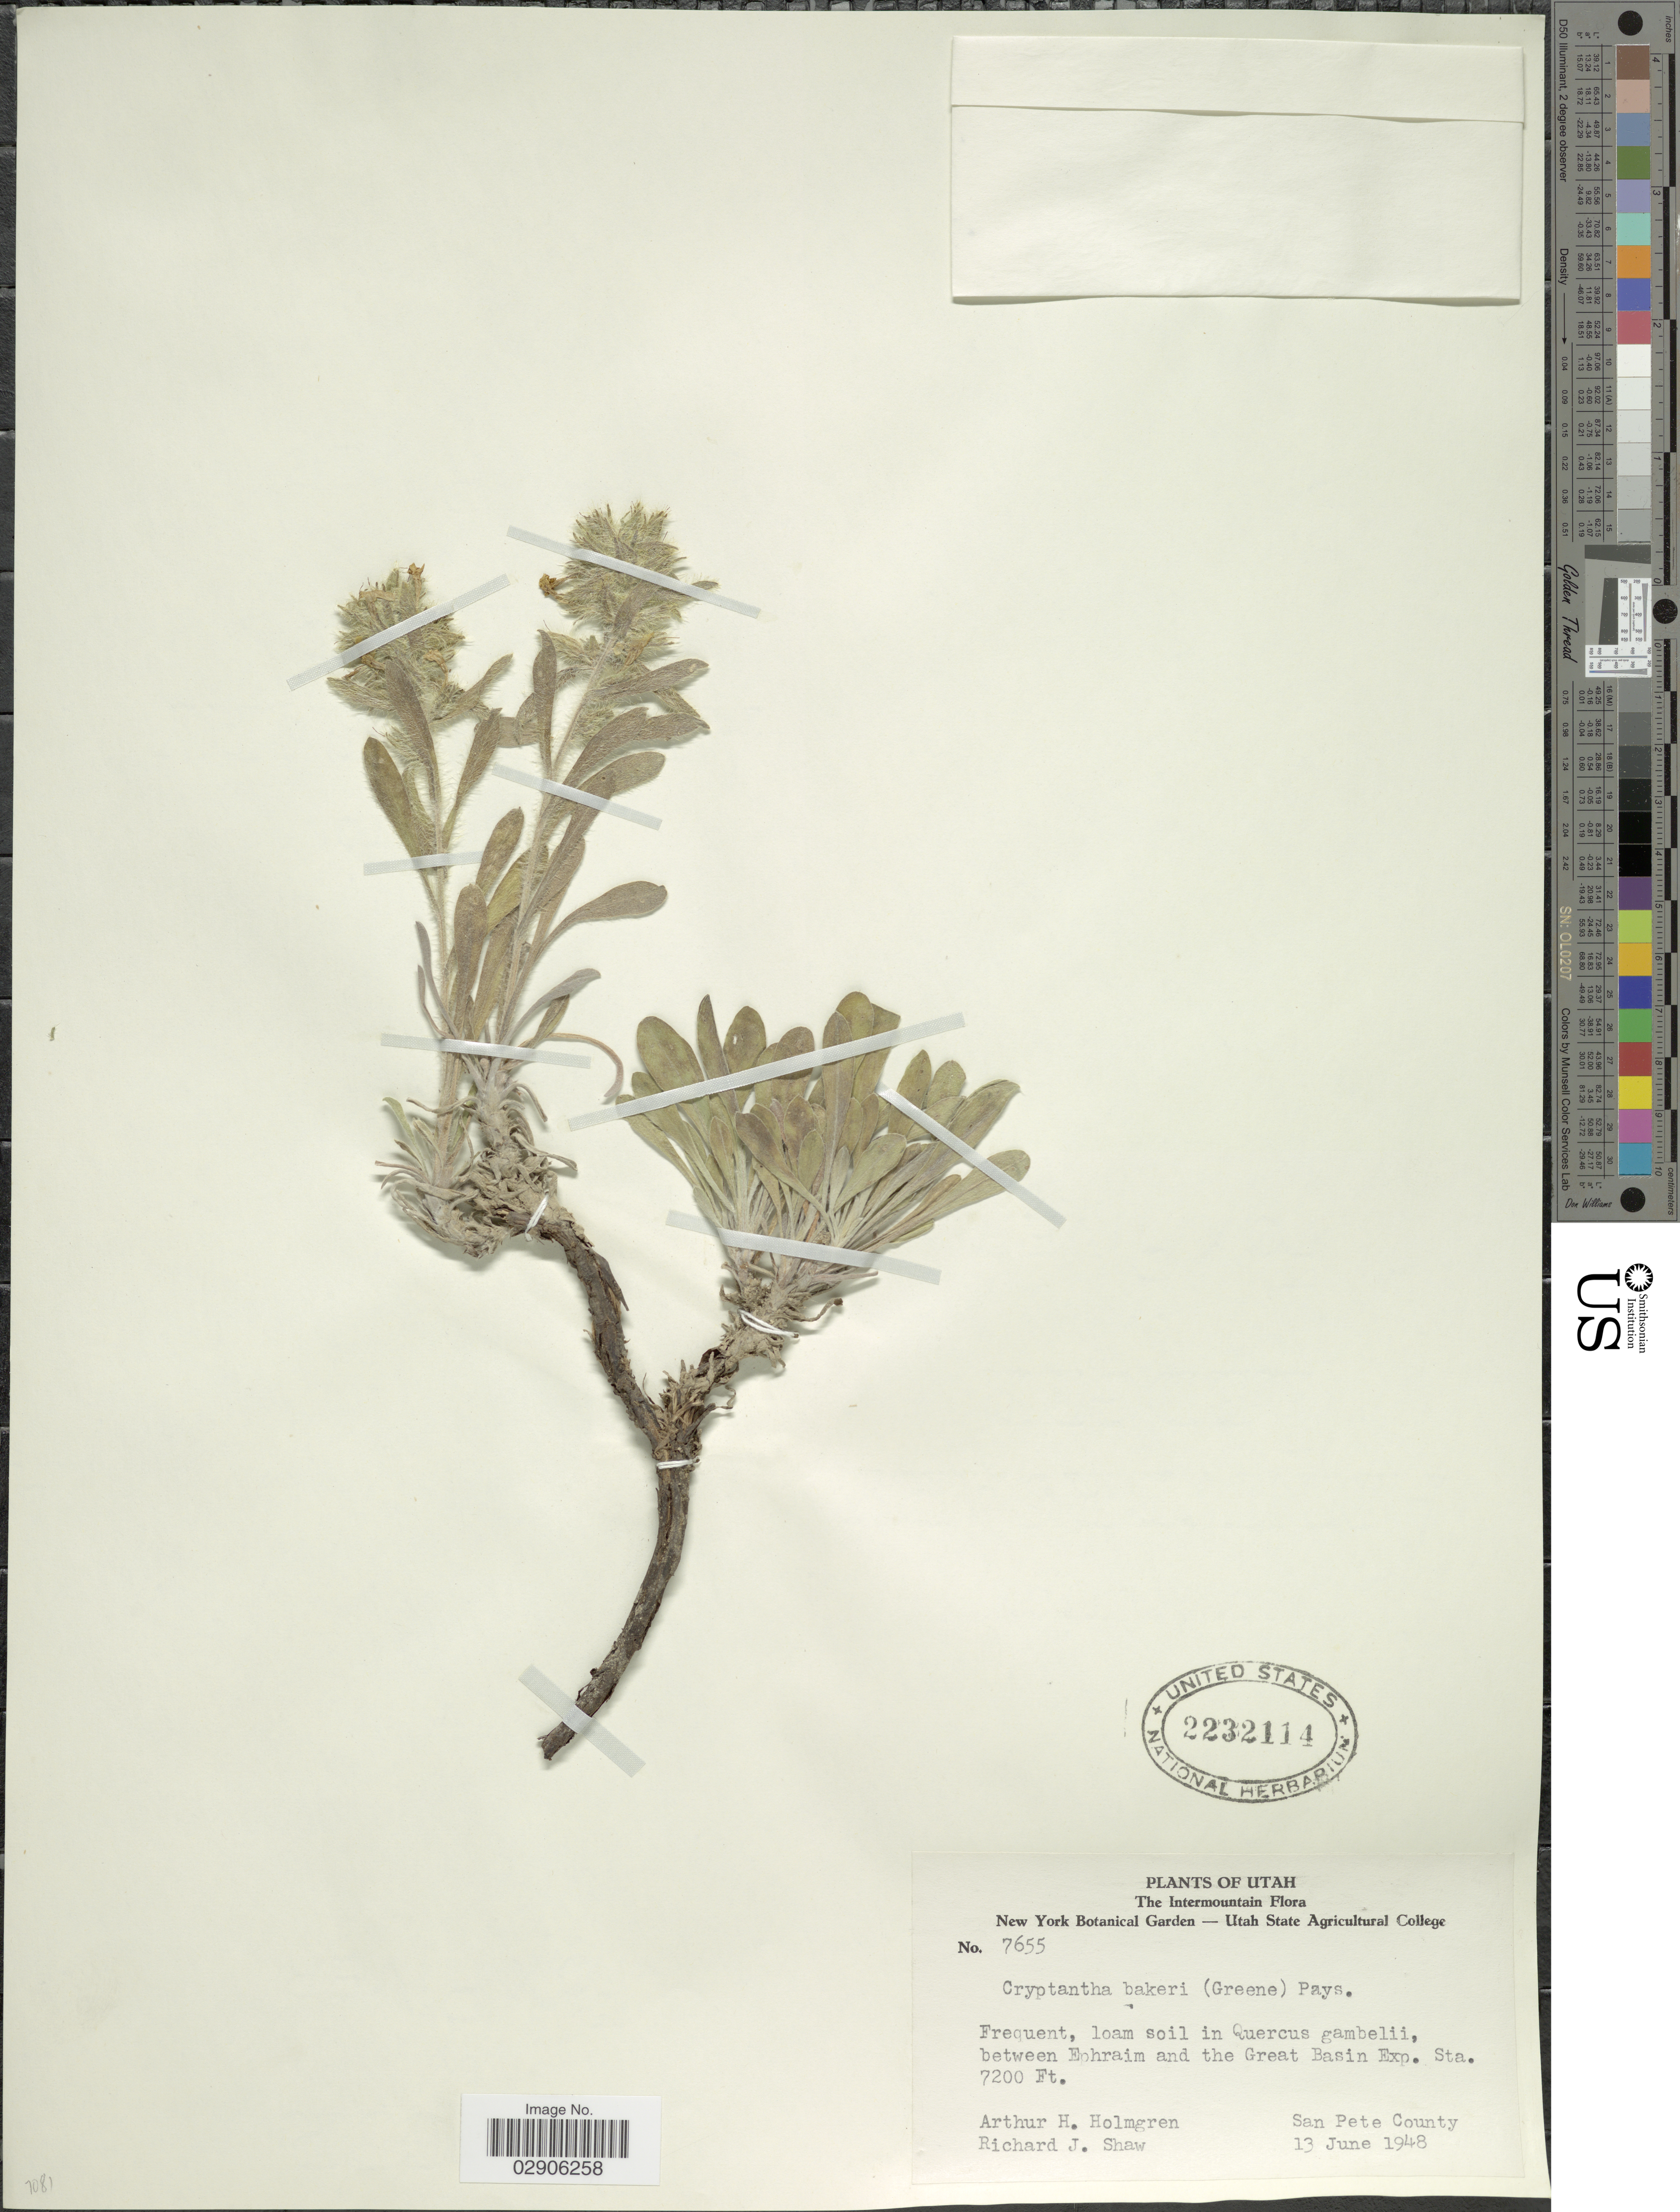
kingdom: Plantae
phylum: Tracheophyta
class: Magnoliopsida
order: Boraginales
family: Boraginaceae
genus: Cryptantha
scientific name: Cryptantha bakeri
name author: (S.W. Greene) Payson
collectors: A. H. Holmgren & R. J. Shaw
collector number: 7655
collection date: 1948-06-13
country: United States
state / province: Utah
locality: The Intermountain, between Ephraim and the Great Basin Exp. Sta., San Pete County.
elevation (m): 2195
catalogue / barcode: US 2232114